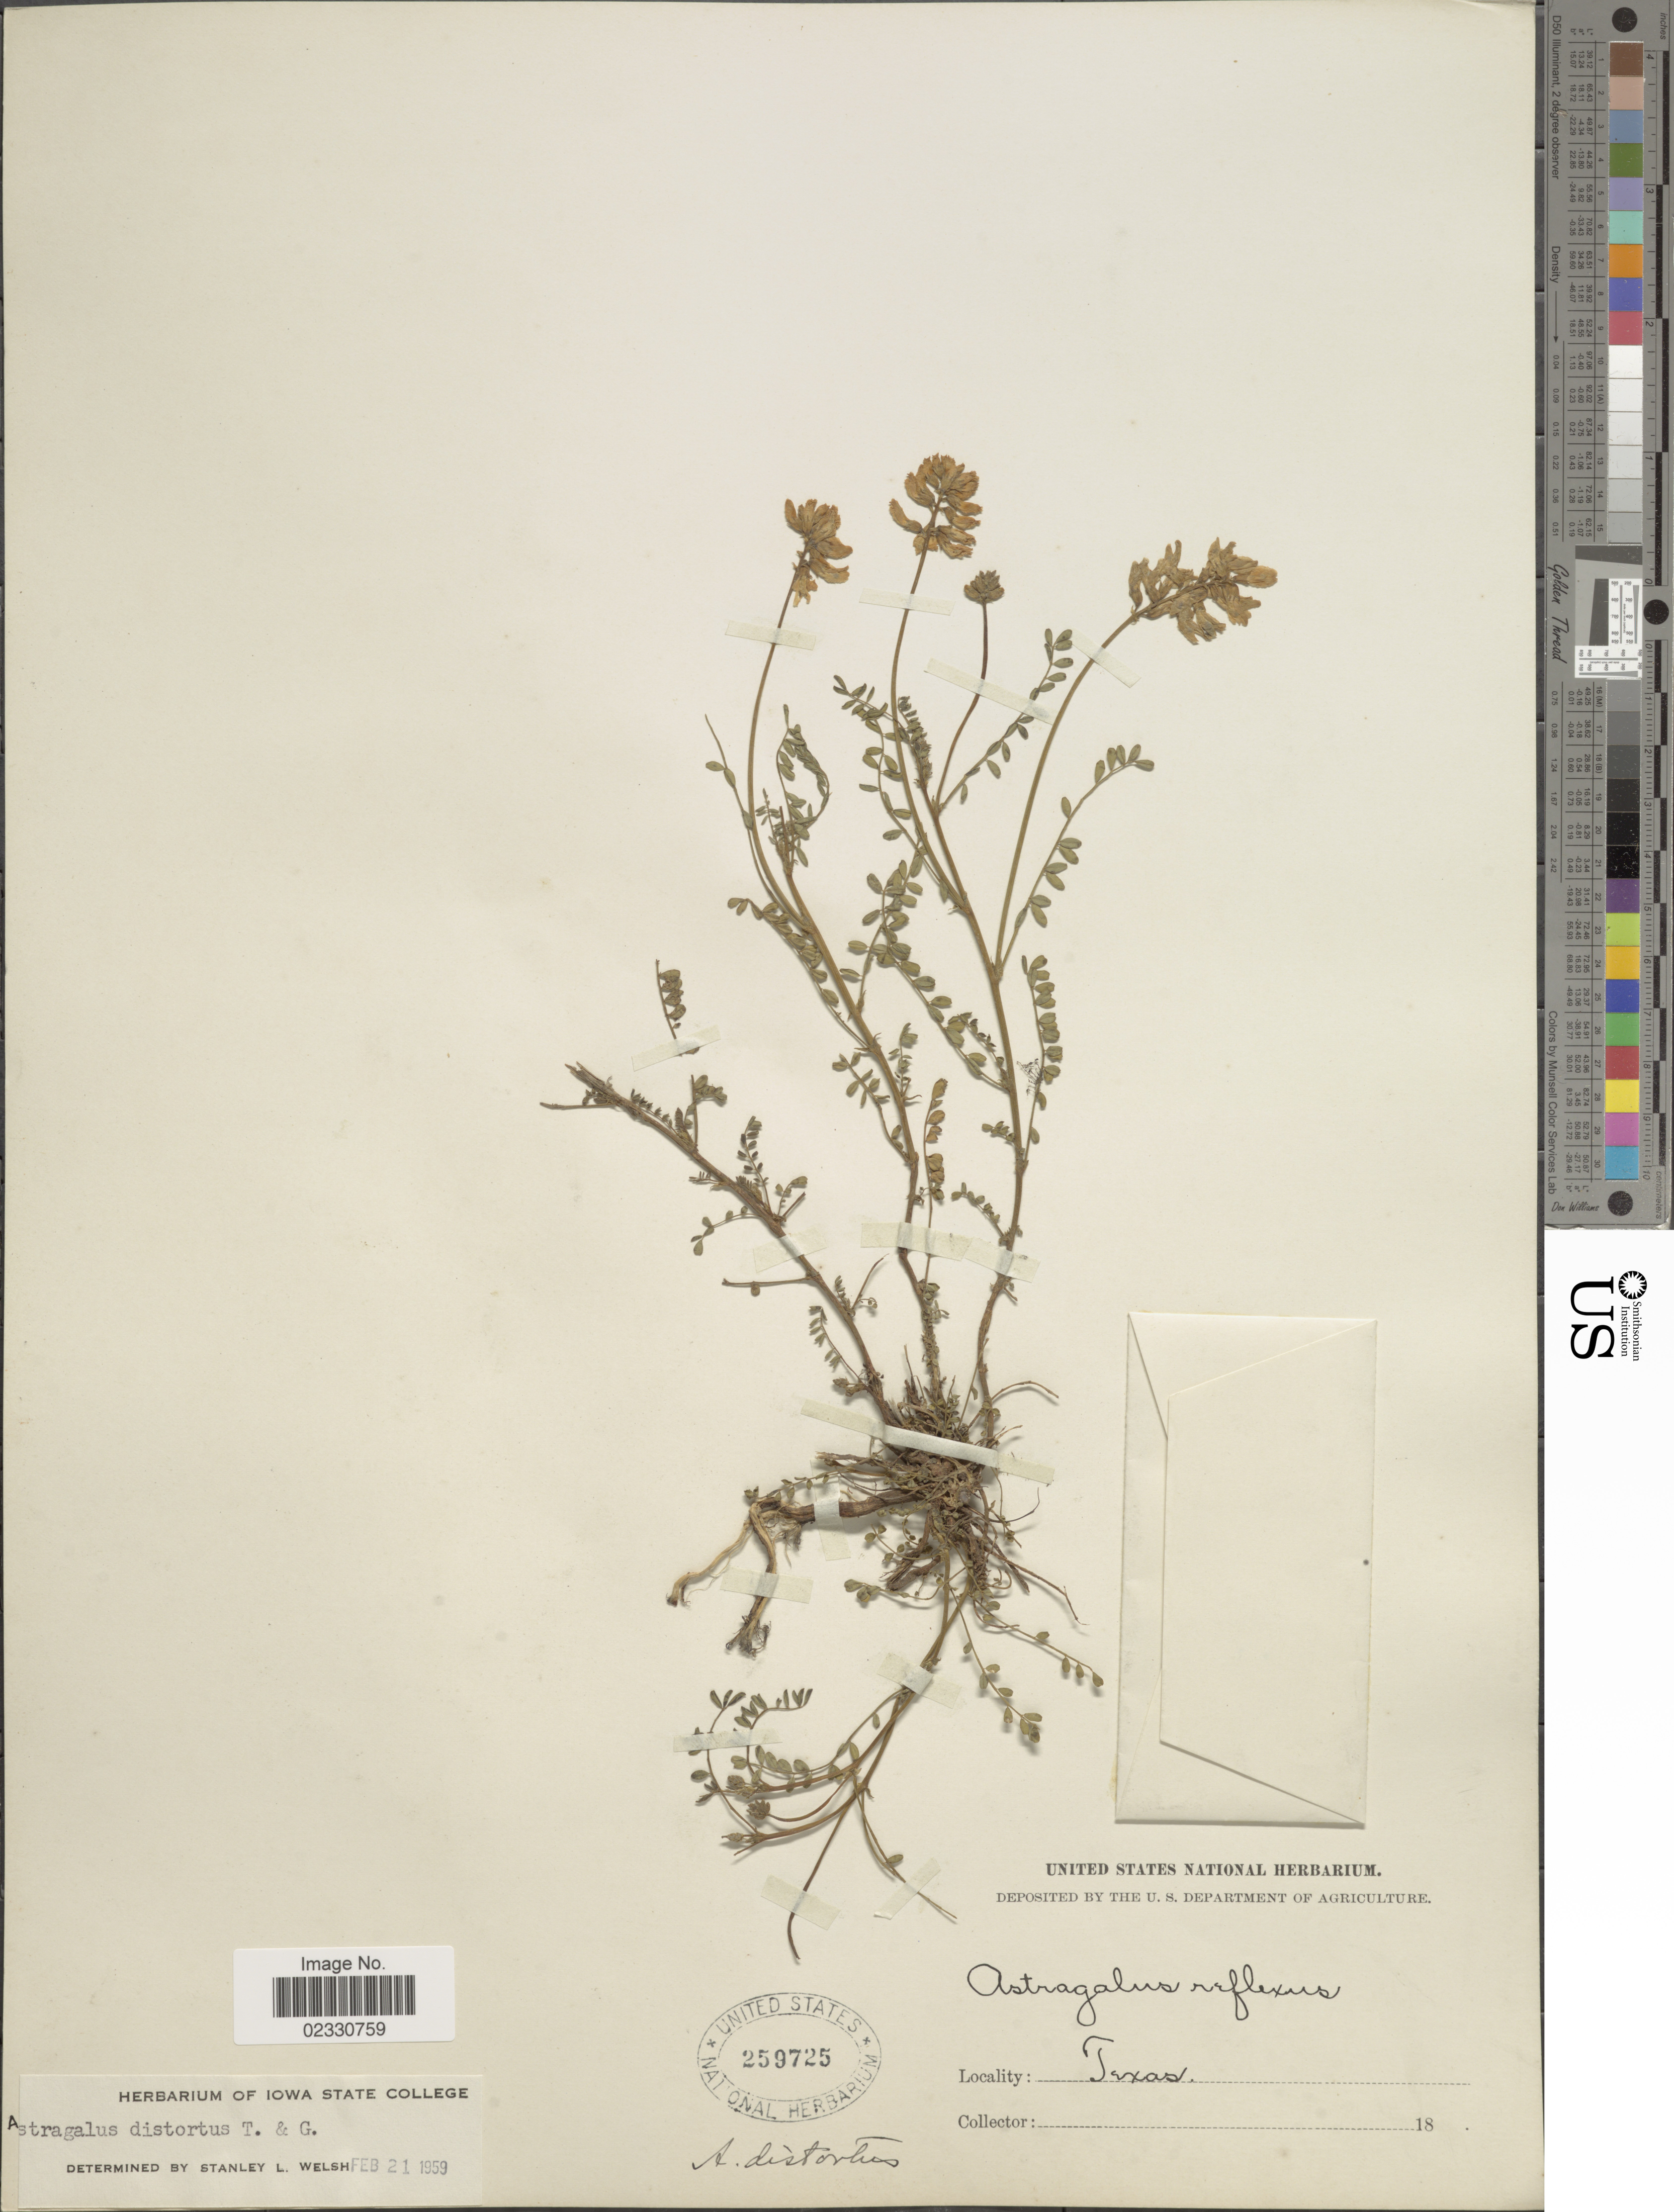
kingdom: Plantae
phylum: Tracheophyta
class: Magnoliopsida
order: Fabales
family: Fabaceae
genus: Astragalus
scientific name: Astragalus distortus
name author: Torr. & A. Gray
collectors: ex herb. United States National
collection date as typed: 18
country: United States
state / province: Texas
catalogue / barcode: US 259725